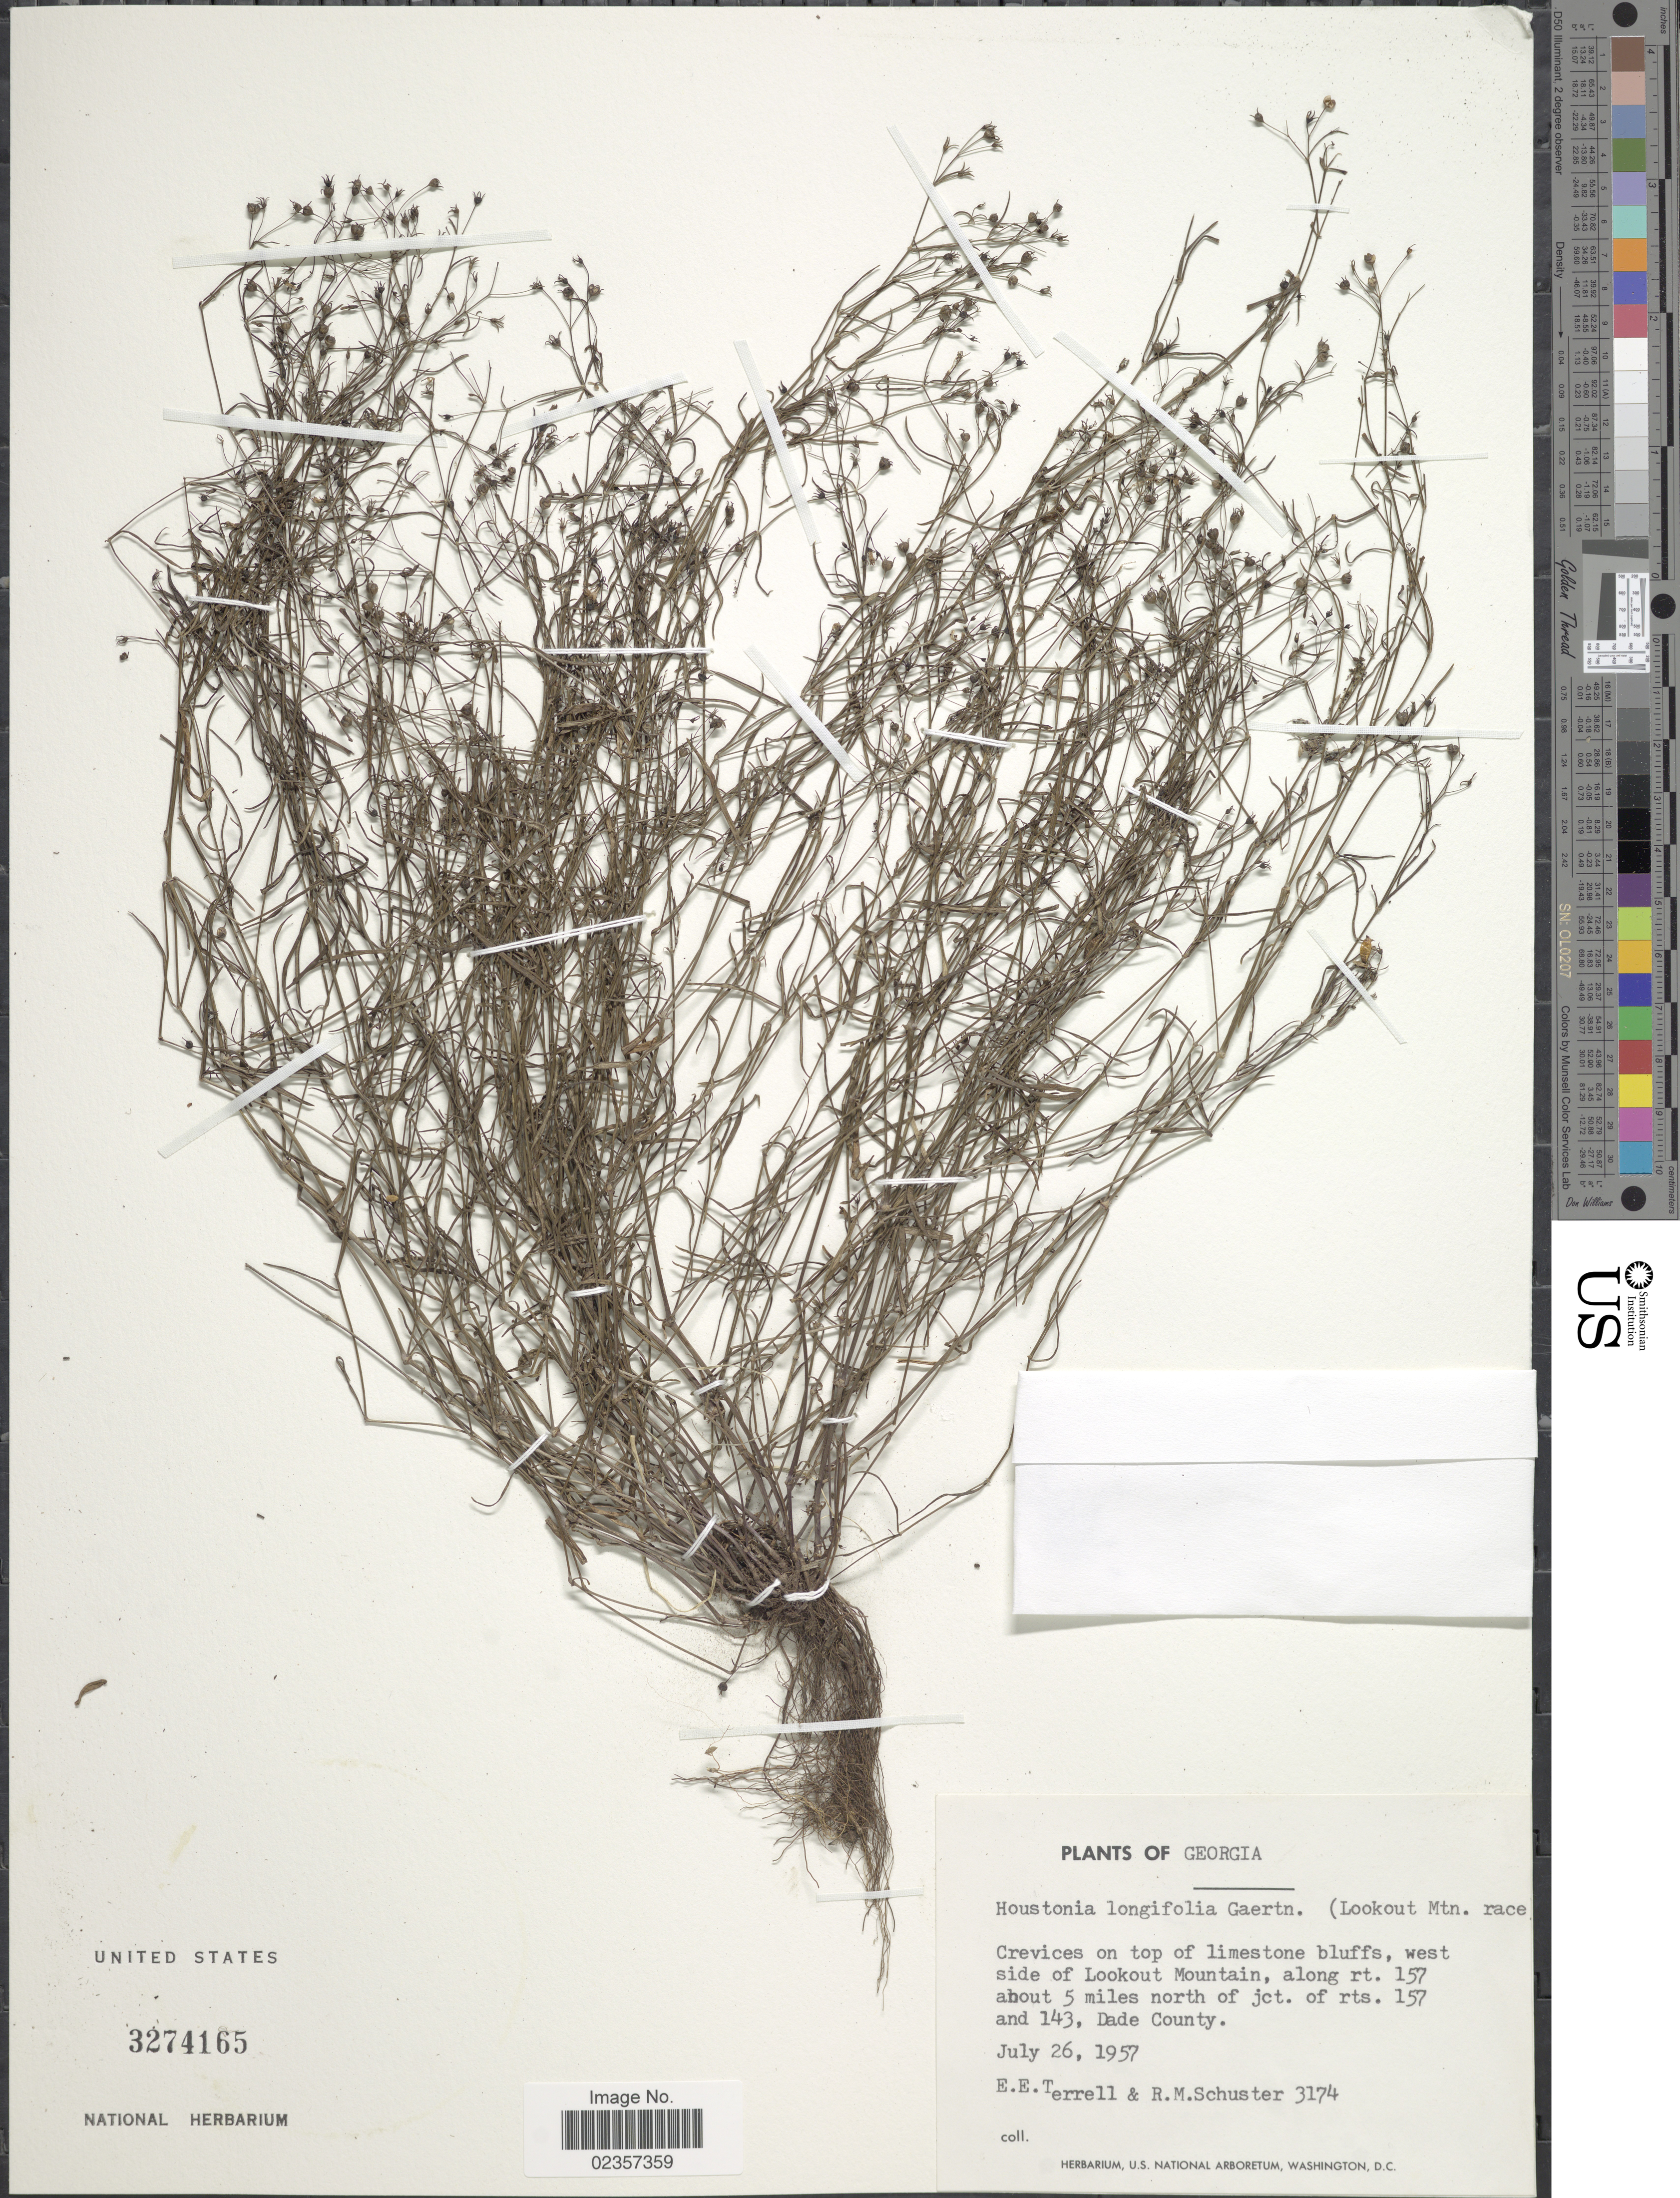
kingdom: Plantae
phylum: Tracheophyta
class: Magnoliopsida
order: Gentianales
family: Rubiaceae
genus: Houstonia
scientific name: Houstonia longifolia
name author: Gaertn.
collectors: E. E. Terrell & R. M. Schuster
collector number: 3174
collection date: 1957-07-26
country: United States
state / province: Georgia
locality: West side of Lookout Mountain, along rt. 157 about 5 miles north of jct. of rts. 157 and 143, Dade County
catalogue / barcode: US 3274165